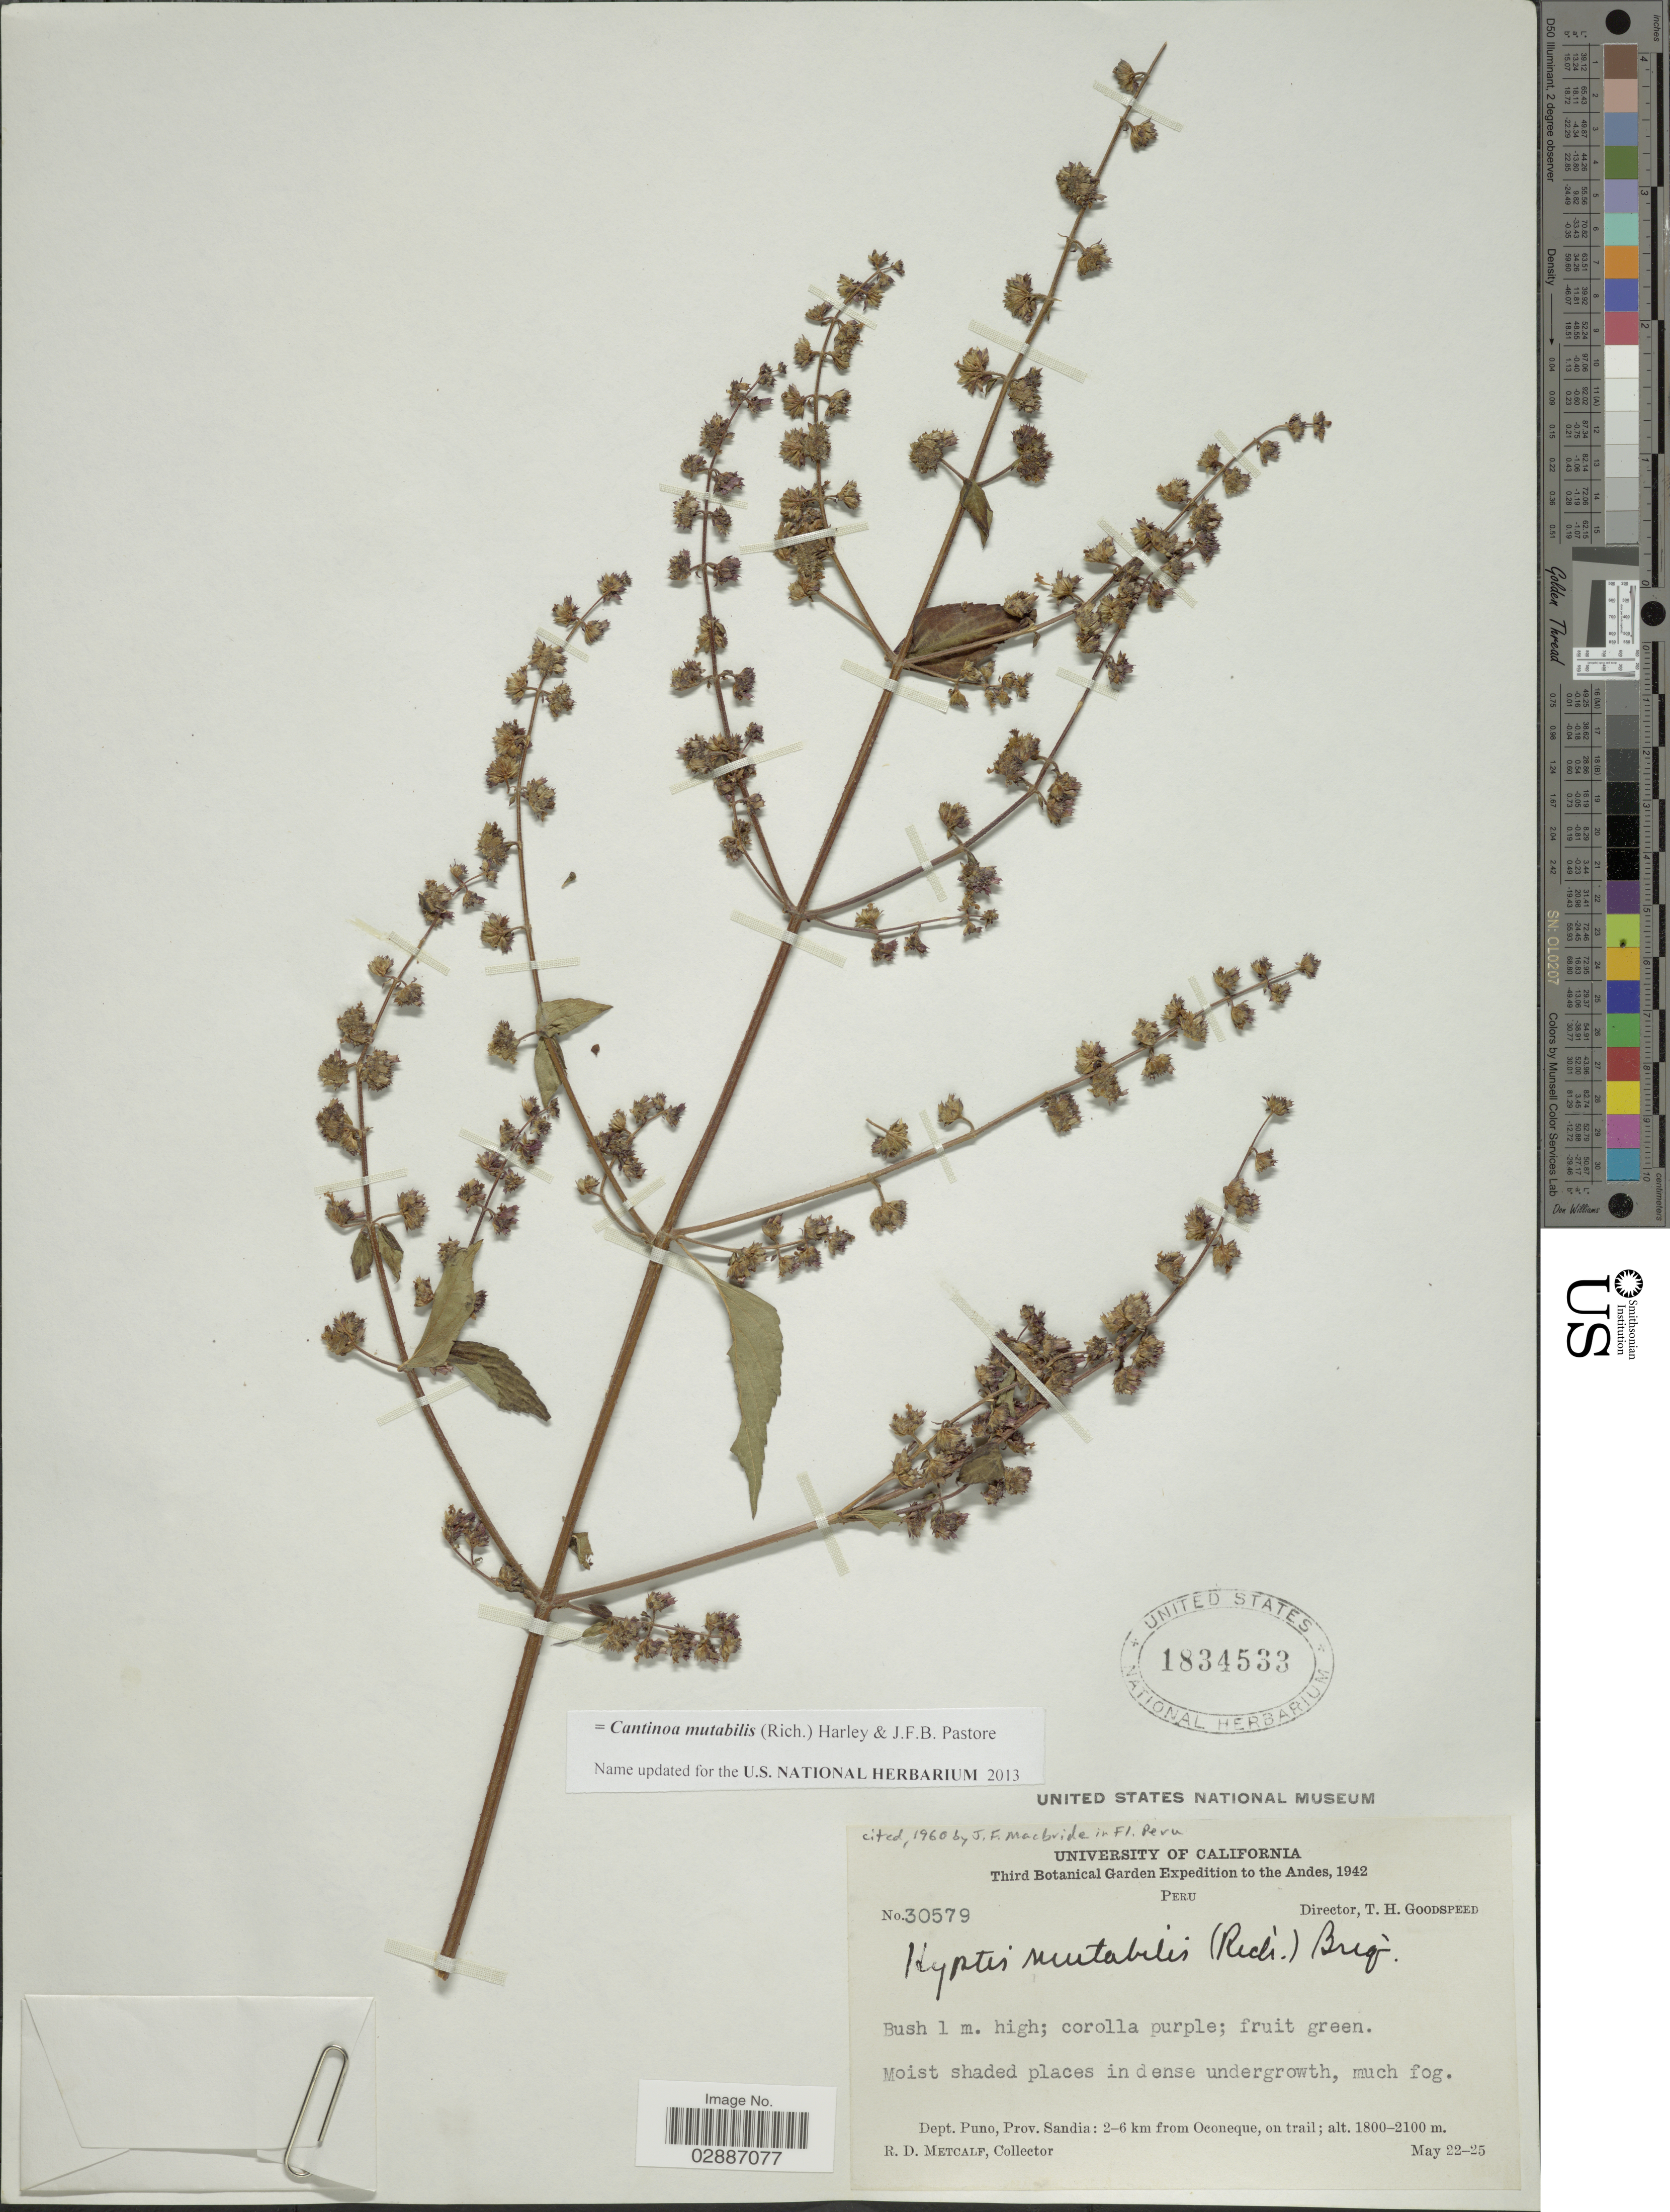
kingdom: Plantae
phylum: Tracheophyta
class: Magnoliopsida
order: Lamiales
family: Lamiaceae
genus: Cantinoa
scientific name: Cantinoa mutabilis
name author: (Epling) Harley & J.F.B. Pastore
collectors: R. D. Metcalf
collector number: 30579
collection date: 1942-05-22/1942-05-25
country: Peru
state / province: Puno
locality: Andes. Dept. Puno, Prov. Sandia: 2-6 km from Oconeque, on trail.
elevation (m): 1800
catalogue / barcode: US 1834533